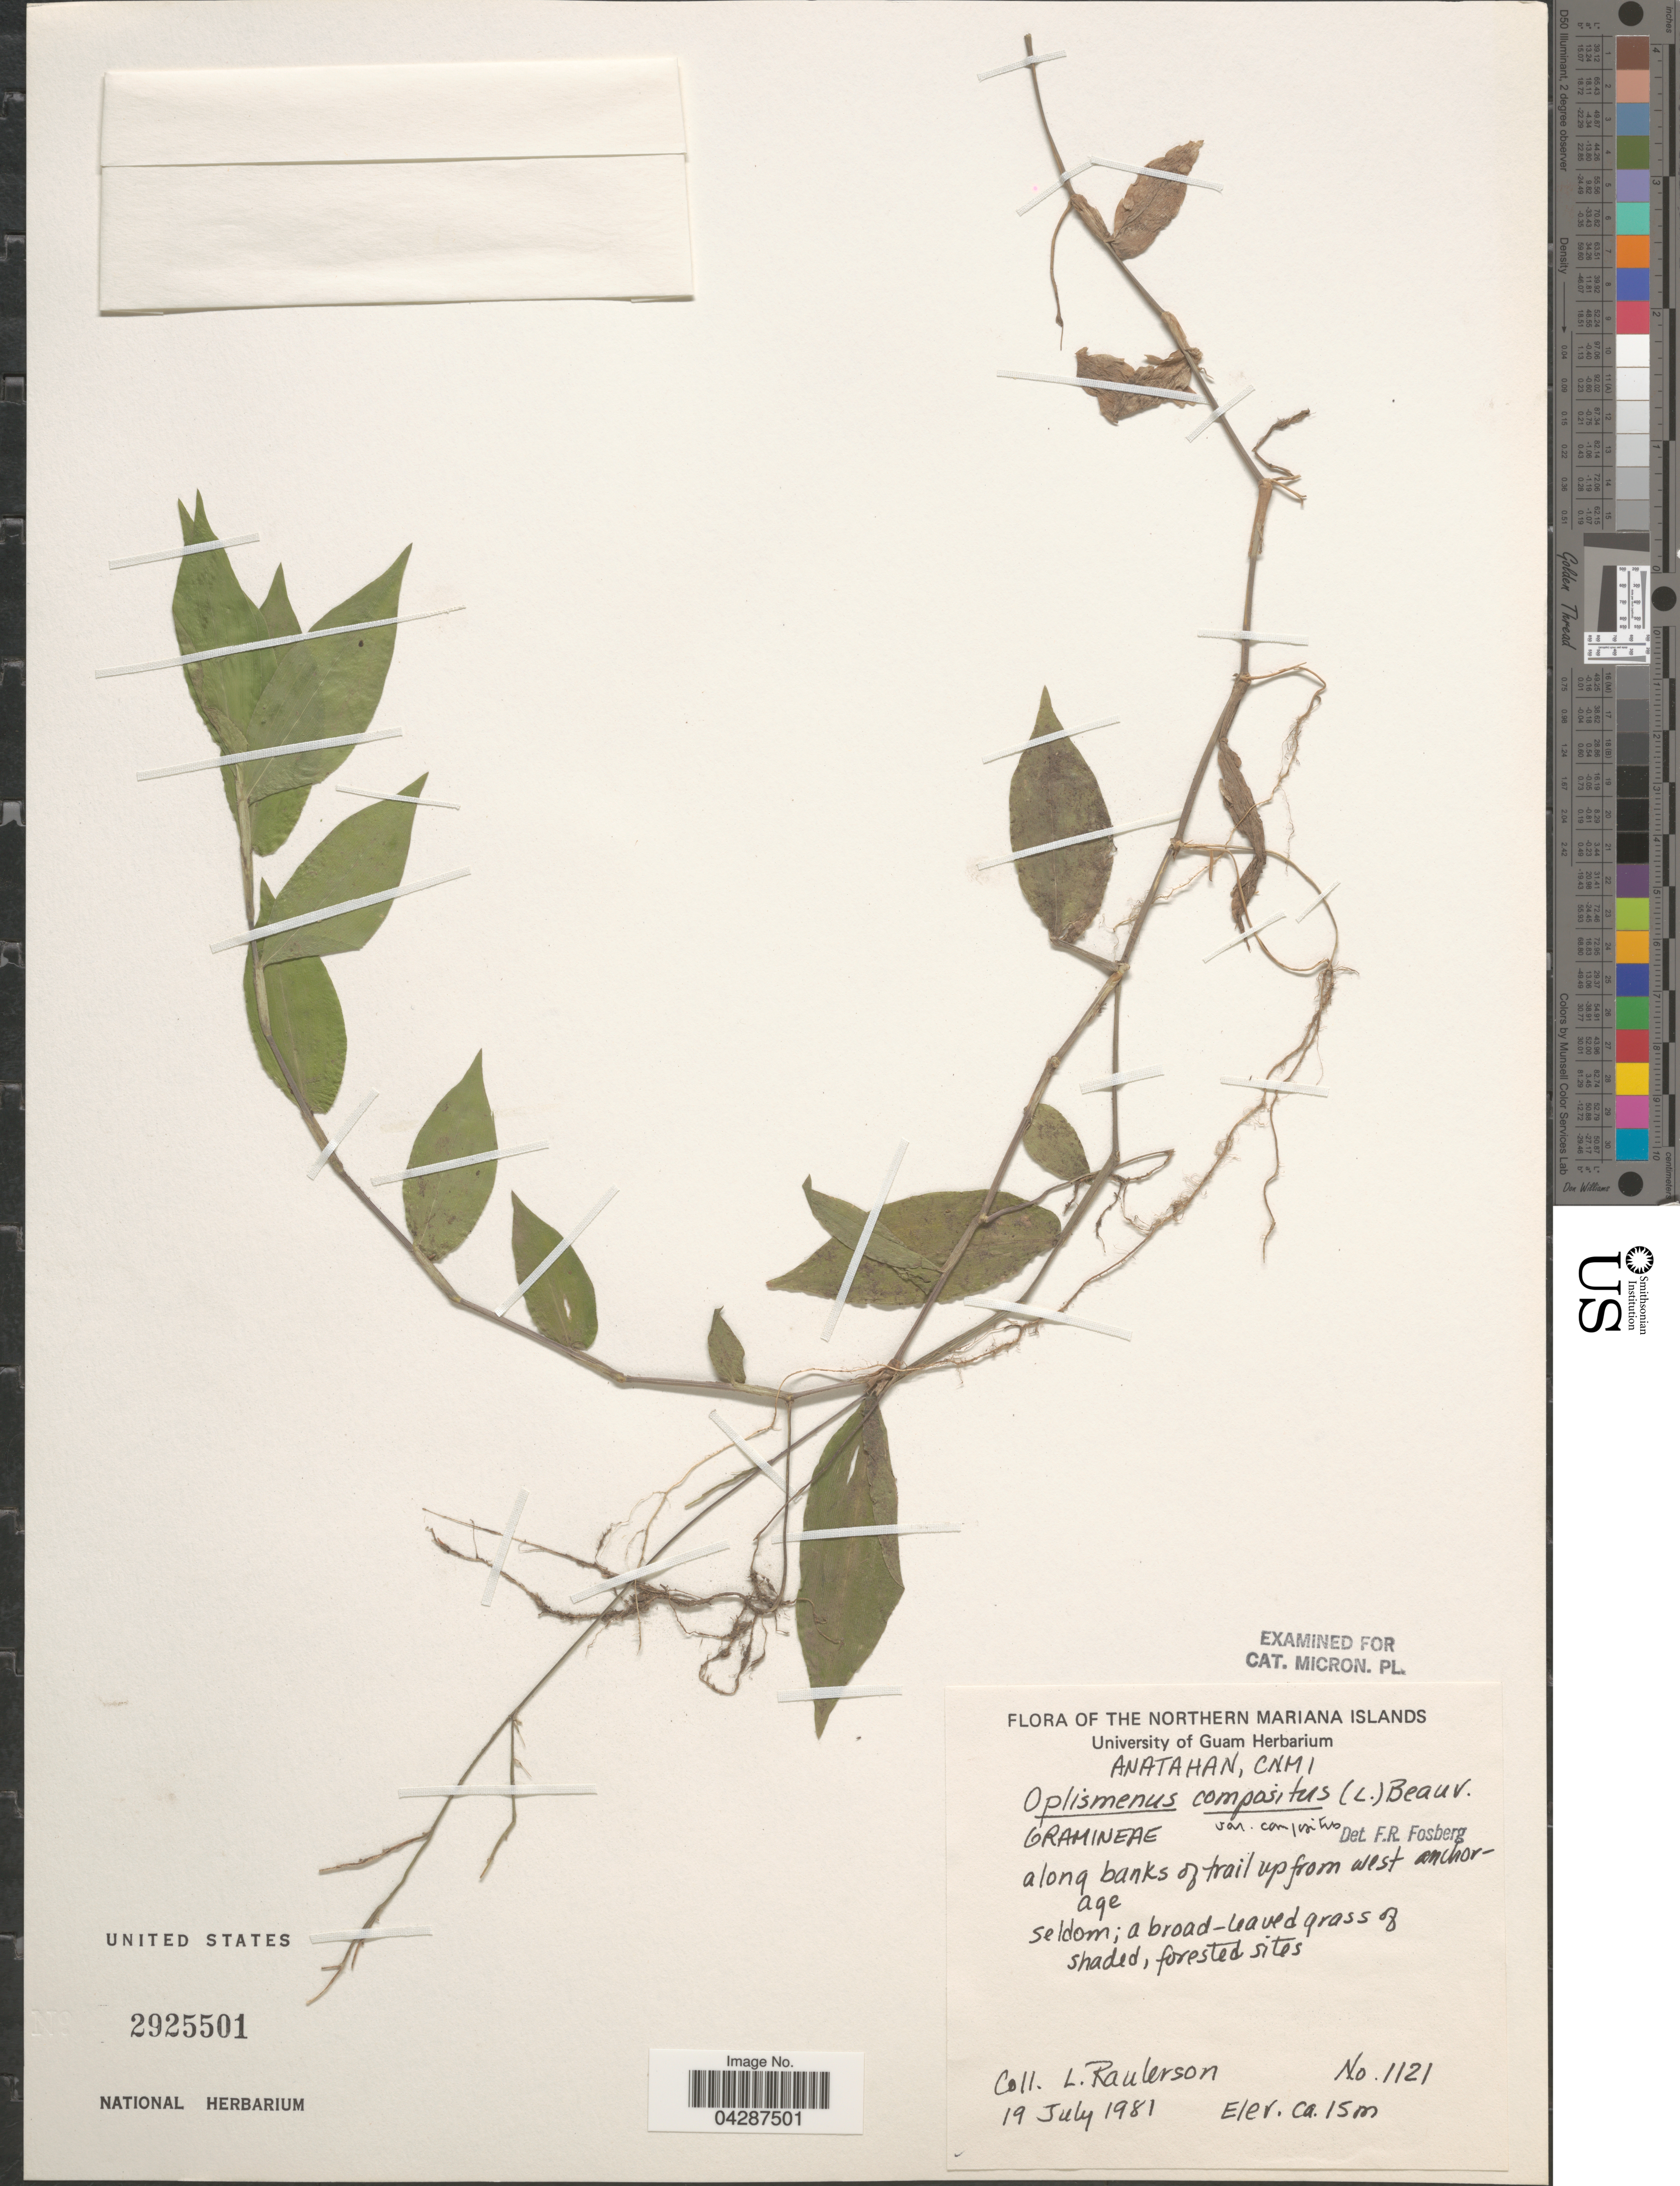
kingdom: Plantae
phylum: Tracheophyta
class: Liliopsida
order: Poales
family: Poaceae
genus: Oplismenus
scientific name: Oplismenus compositus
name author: (L.) P. Beauv.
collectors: L. Raulerson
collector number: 1121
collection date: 1981-07-19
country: Northern Mariana Islands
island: Anatahan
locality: The Northern Mariana Islands. Anatahan, CNMI. Along banks of trail up from west achorage [interpreted].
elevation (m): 15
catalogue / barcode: US 2925501